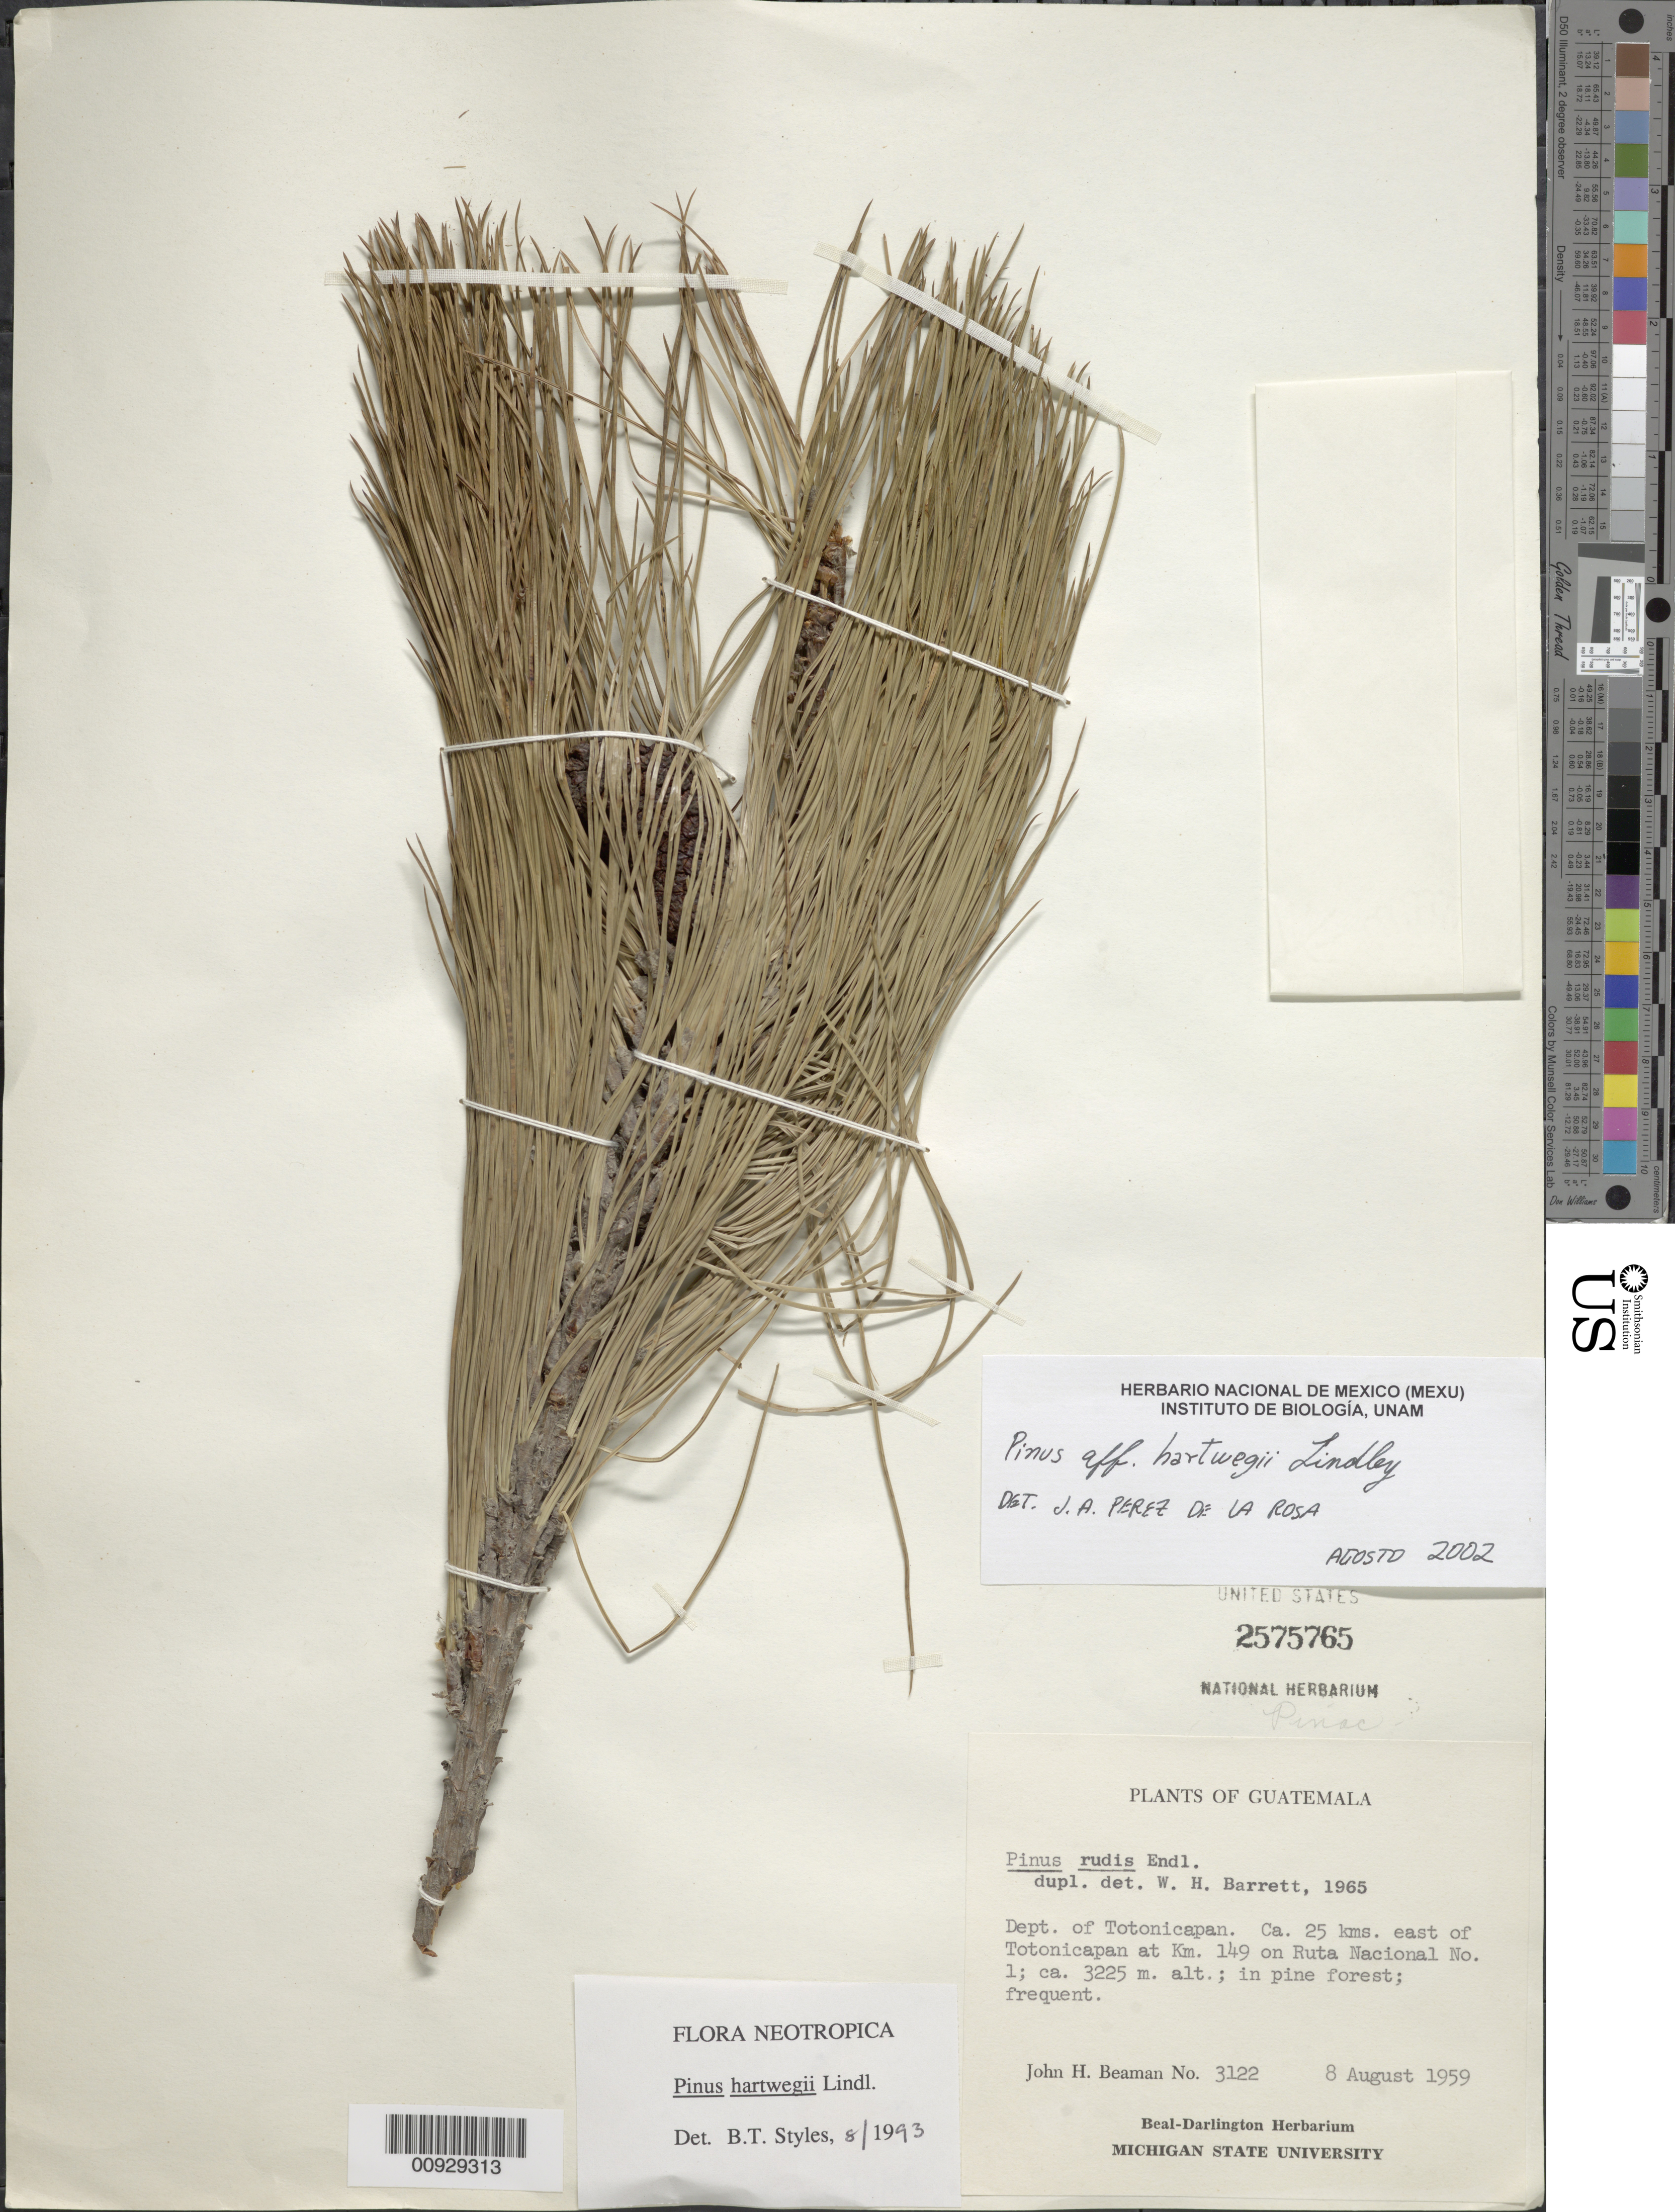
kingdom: Plantae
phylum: Tracheophyta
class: Pinopsida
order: Pinales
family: Pinaceae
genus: Pinus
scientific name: Pinus hartwegii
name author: Lindl.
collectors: J. H. Beaman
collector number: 3122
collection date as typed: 08 Aug 1959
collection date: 1959-08-08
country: Guatemala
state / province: Totonicapán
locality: Ca. 25 kms. east of Totonicapán at Km. 149 on Ruta Nacional No. 1.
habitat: In pine forest.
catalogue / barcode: US 2575765